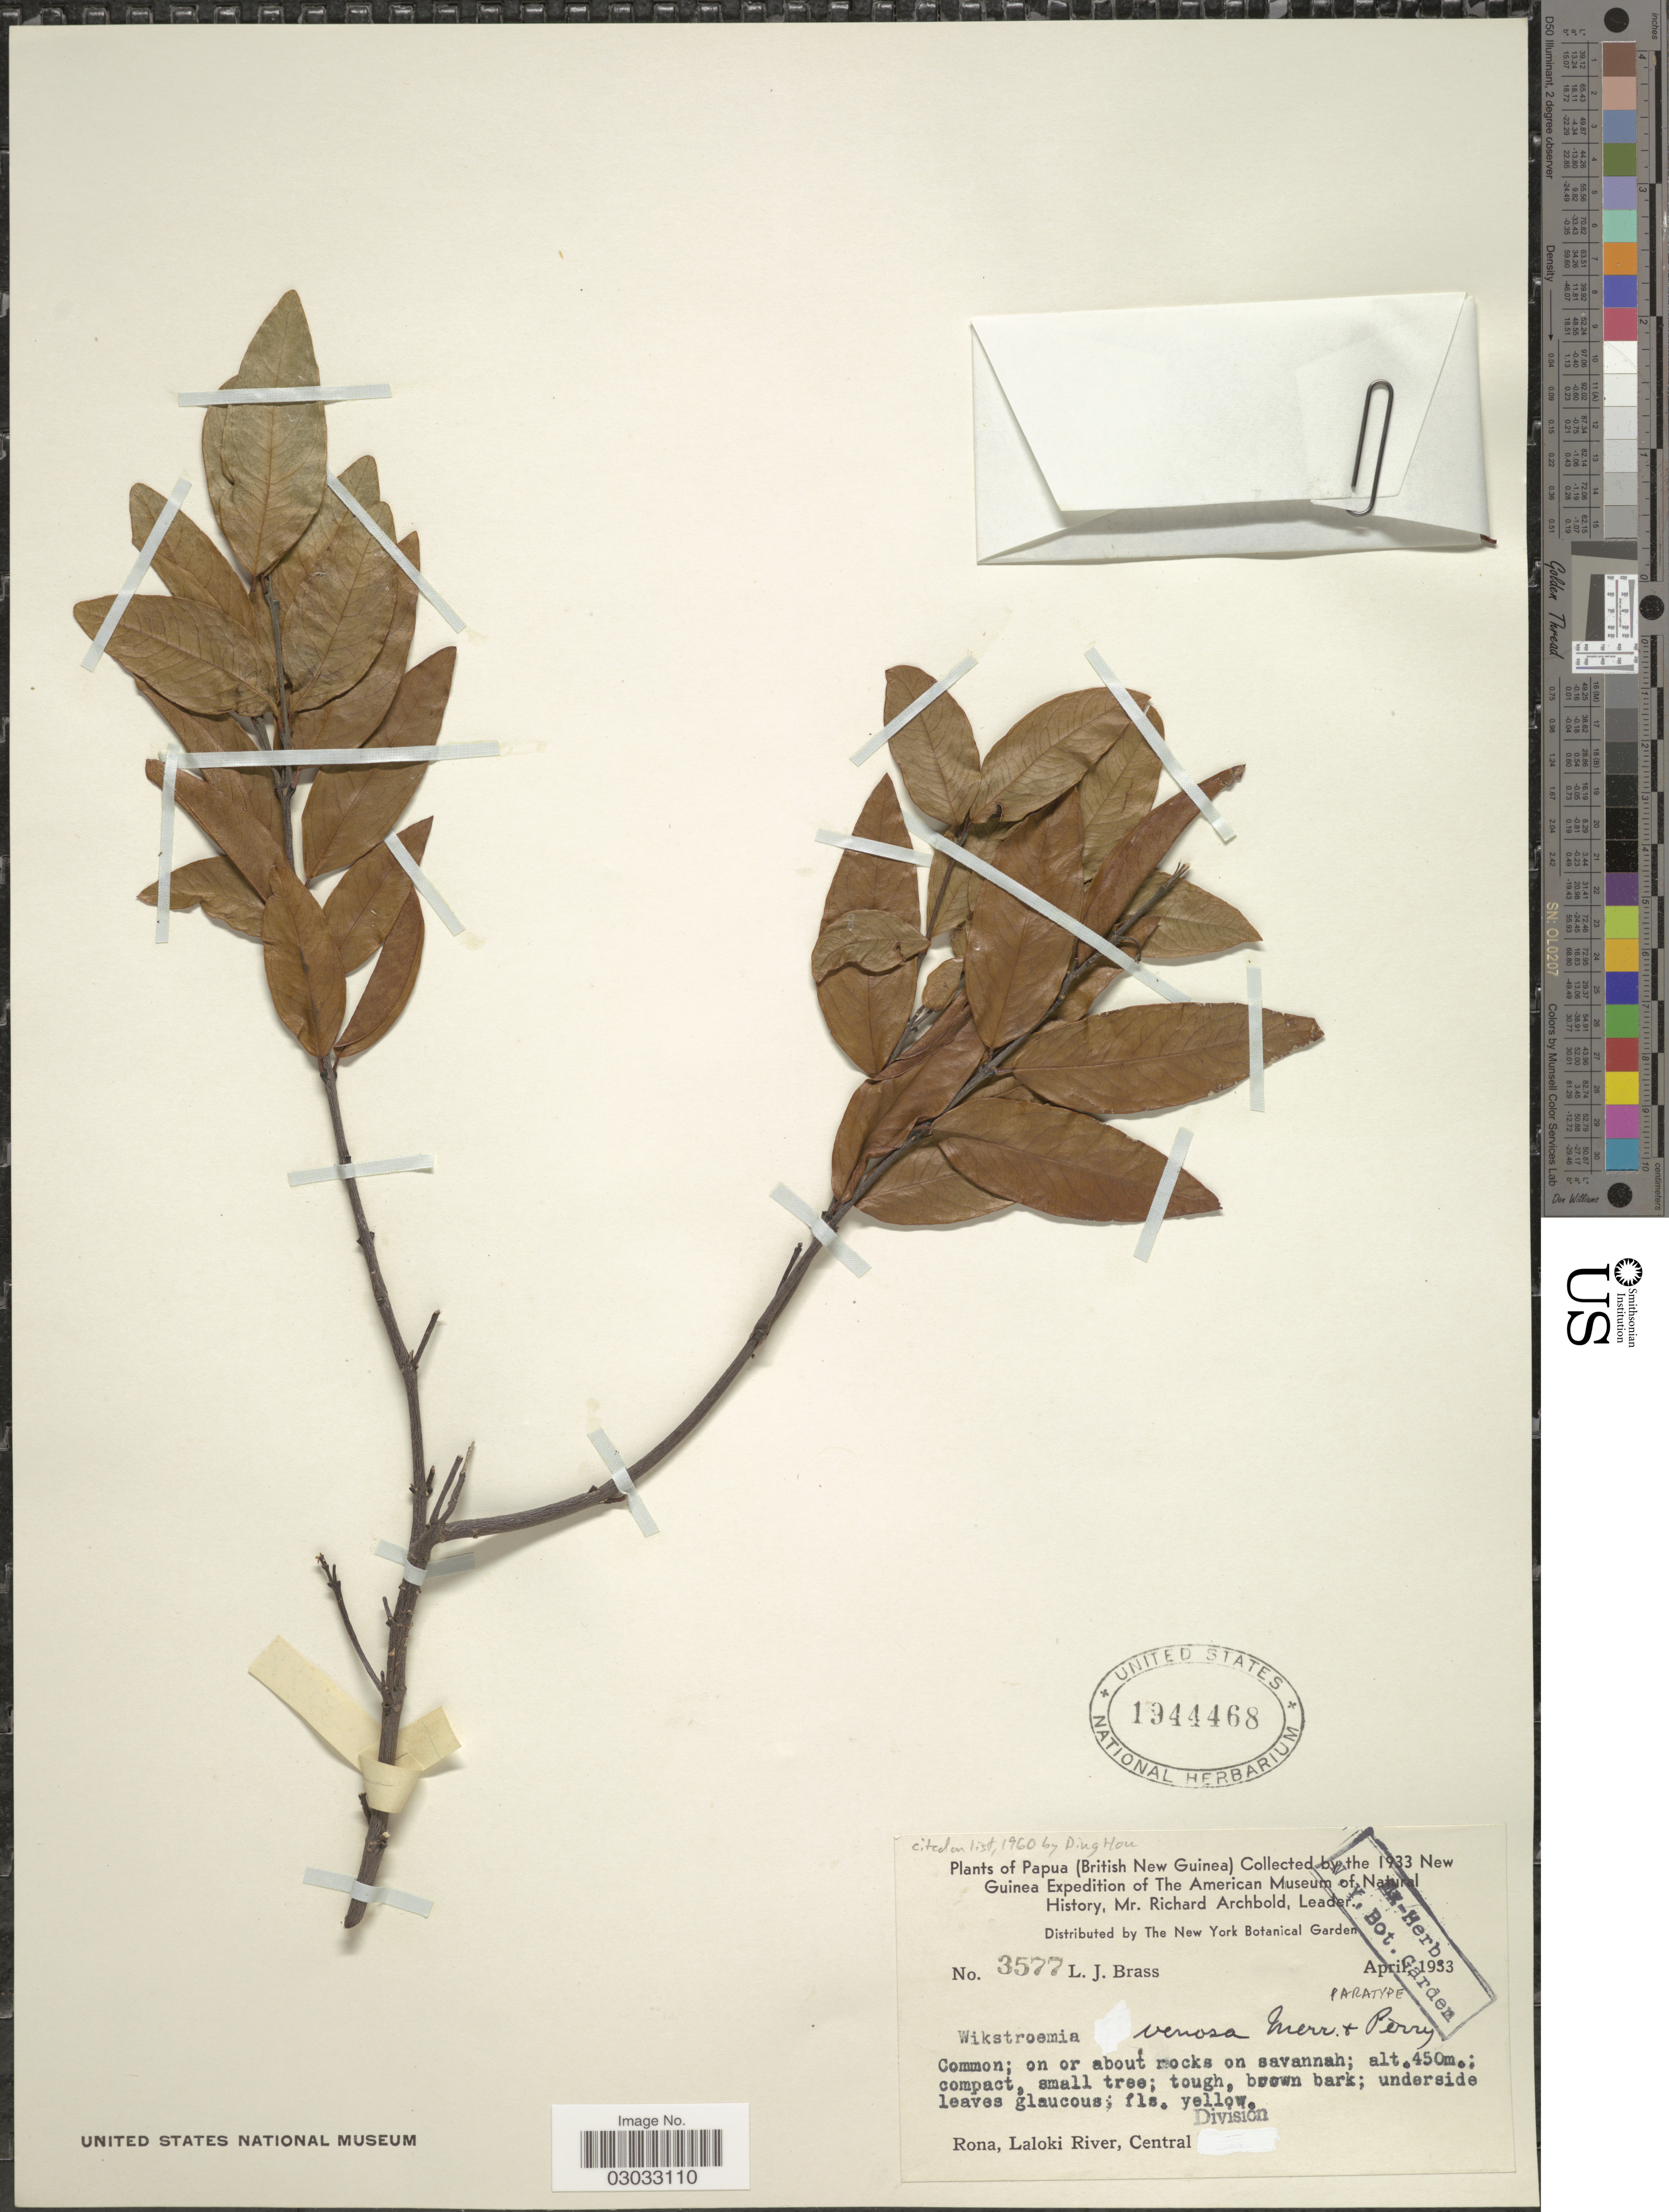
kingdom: Plantae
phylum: Tracheophyta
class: Magnoliopsida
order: Malvales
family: Thymelaeaceae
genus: Wikstroemia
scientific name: Wikstroemia venosa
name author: Merr. & L.M. Perry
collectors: L. J. Brass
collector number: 3577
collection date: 1933-04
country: Papua New Guinea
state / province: Central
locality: Rona, Laloki River, Central.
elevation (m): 450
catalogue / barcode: US 1944468